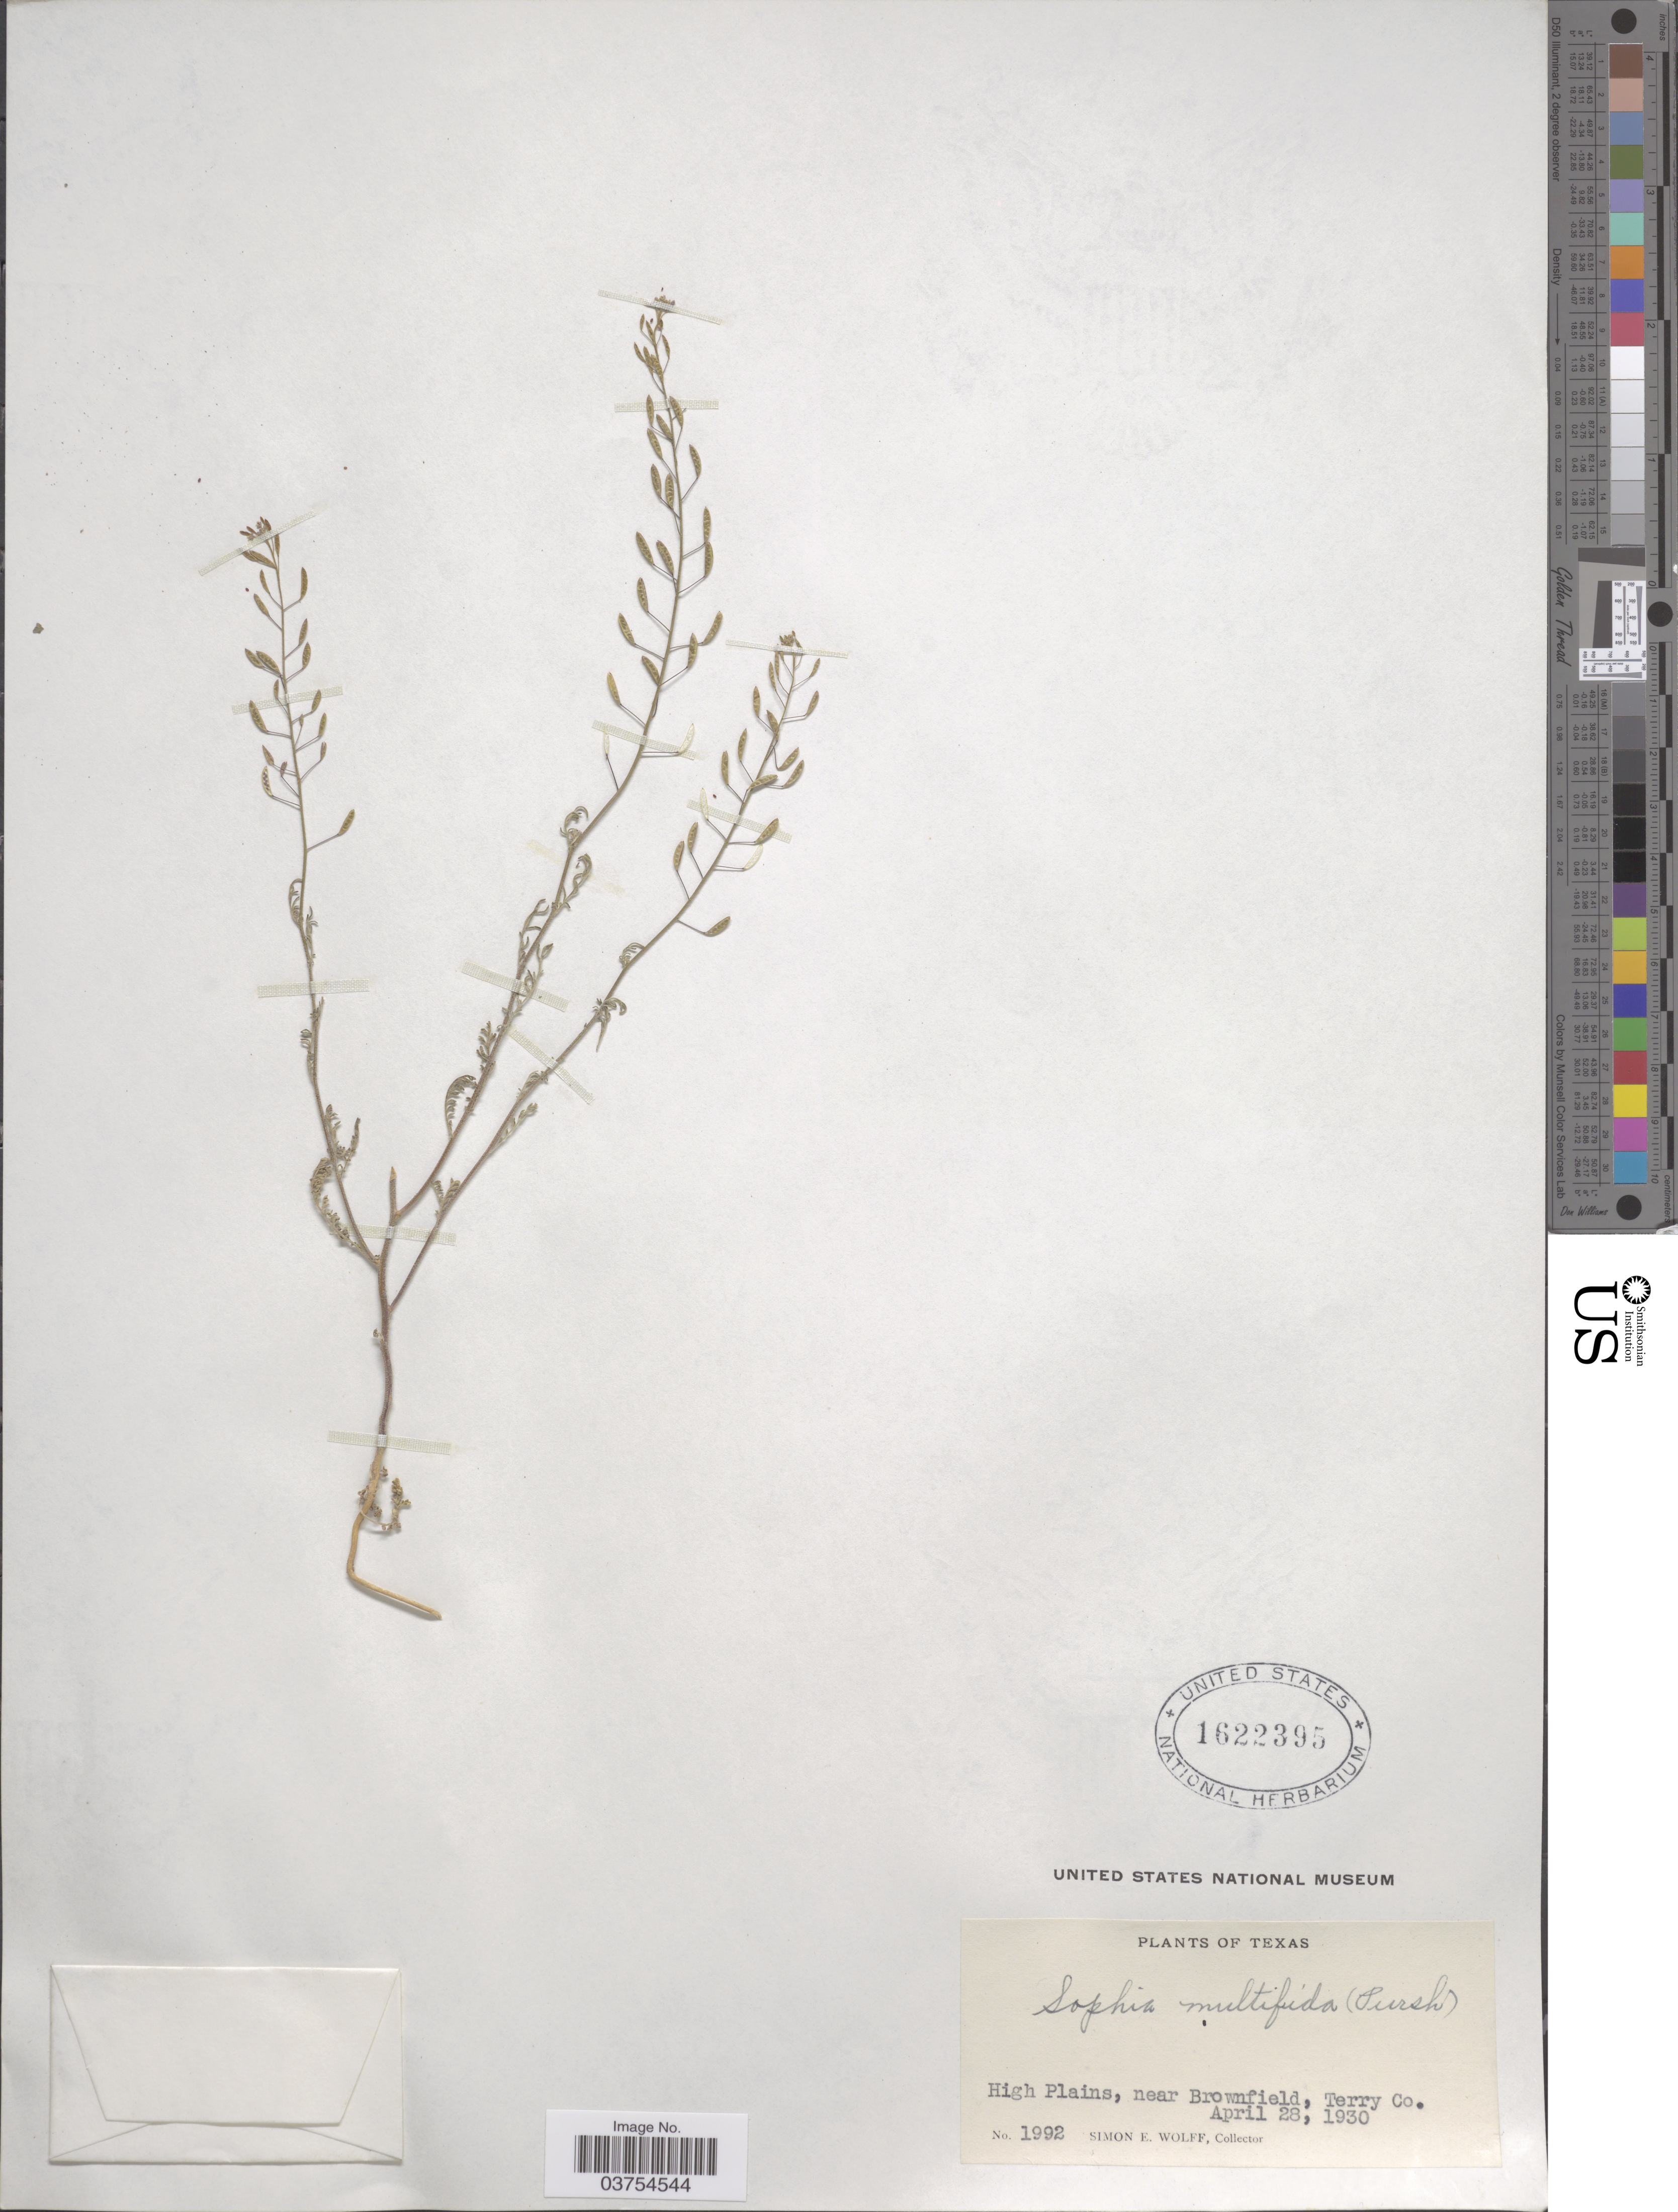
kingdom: Plantae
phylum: Tracheophyta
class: Magnoliopsida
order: Brassicales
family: Brassicaceae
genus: Descurainia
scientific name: Descurainia pinnata subsp. typica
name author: (C.A. Mey.) Detling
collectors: S. E. Wolff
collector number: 1992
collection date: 1930-04-28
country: United States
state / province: Texas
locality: High Plains, near Brownfield, Terry Co.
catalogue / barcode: US 1622395